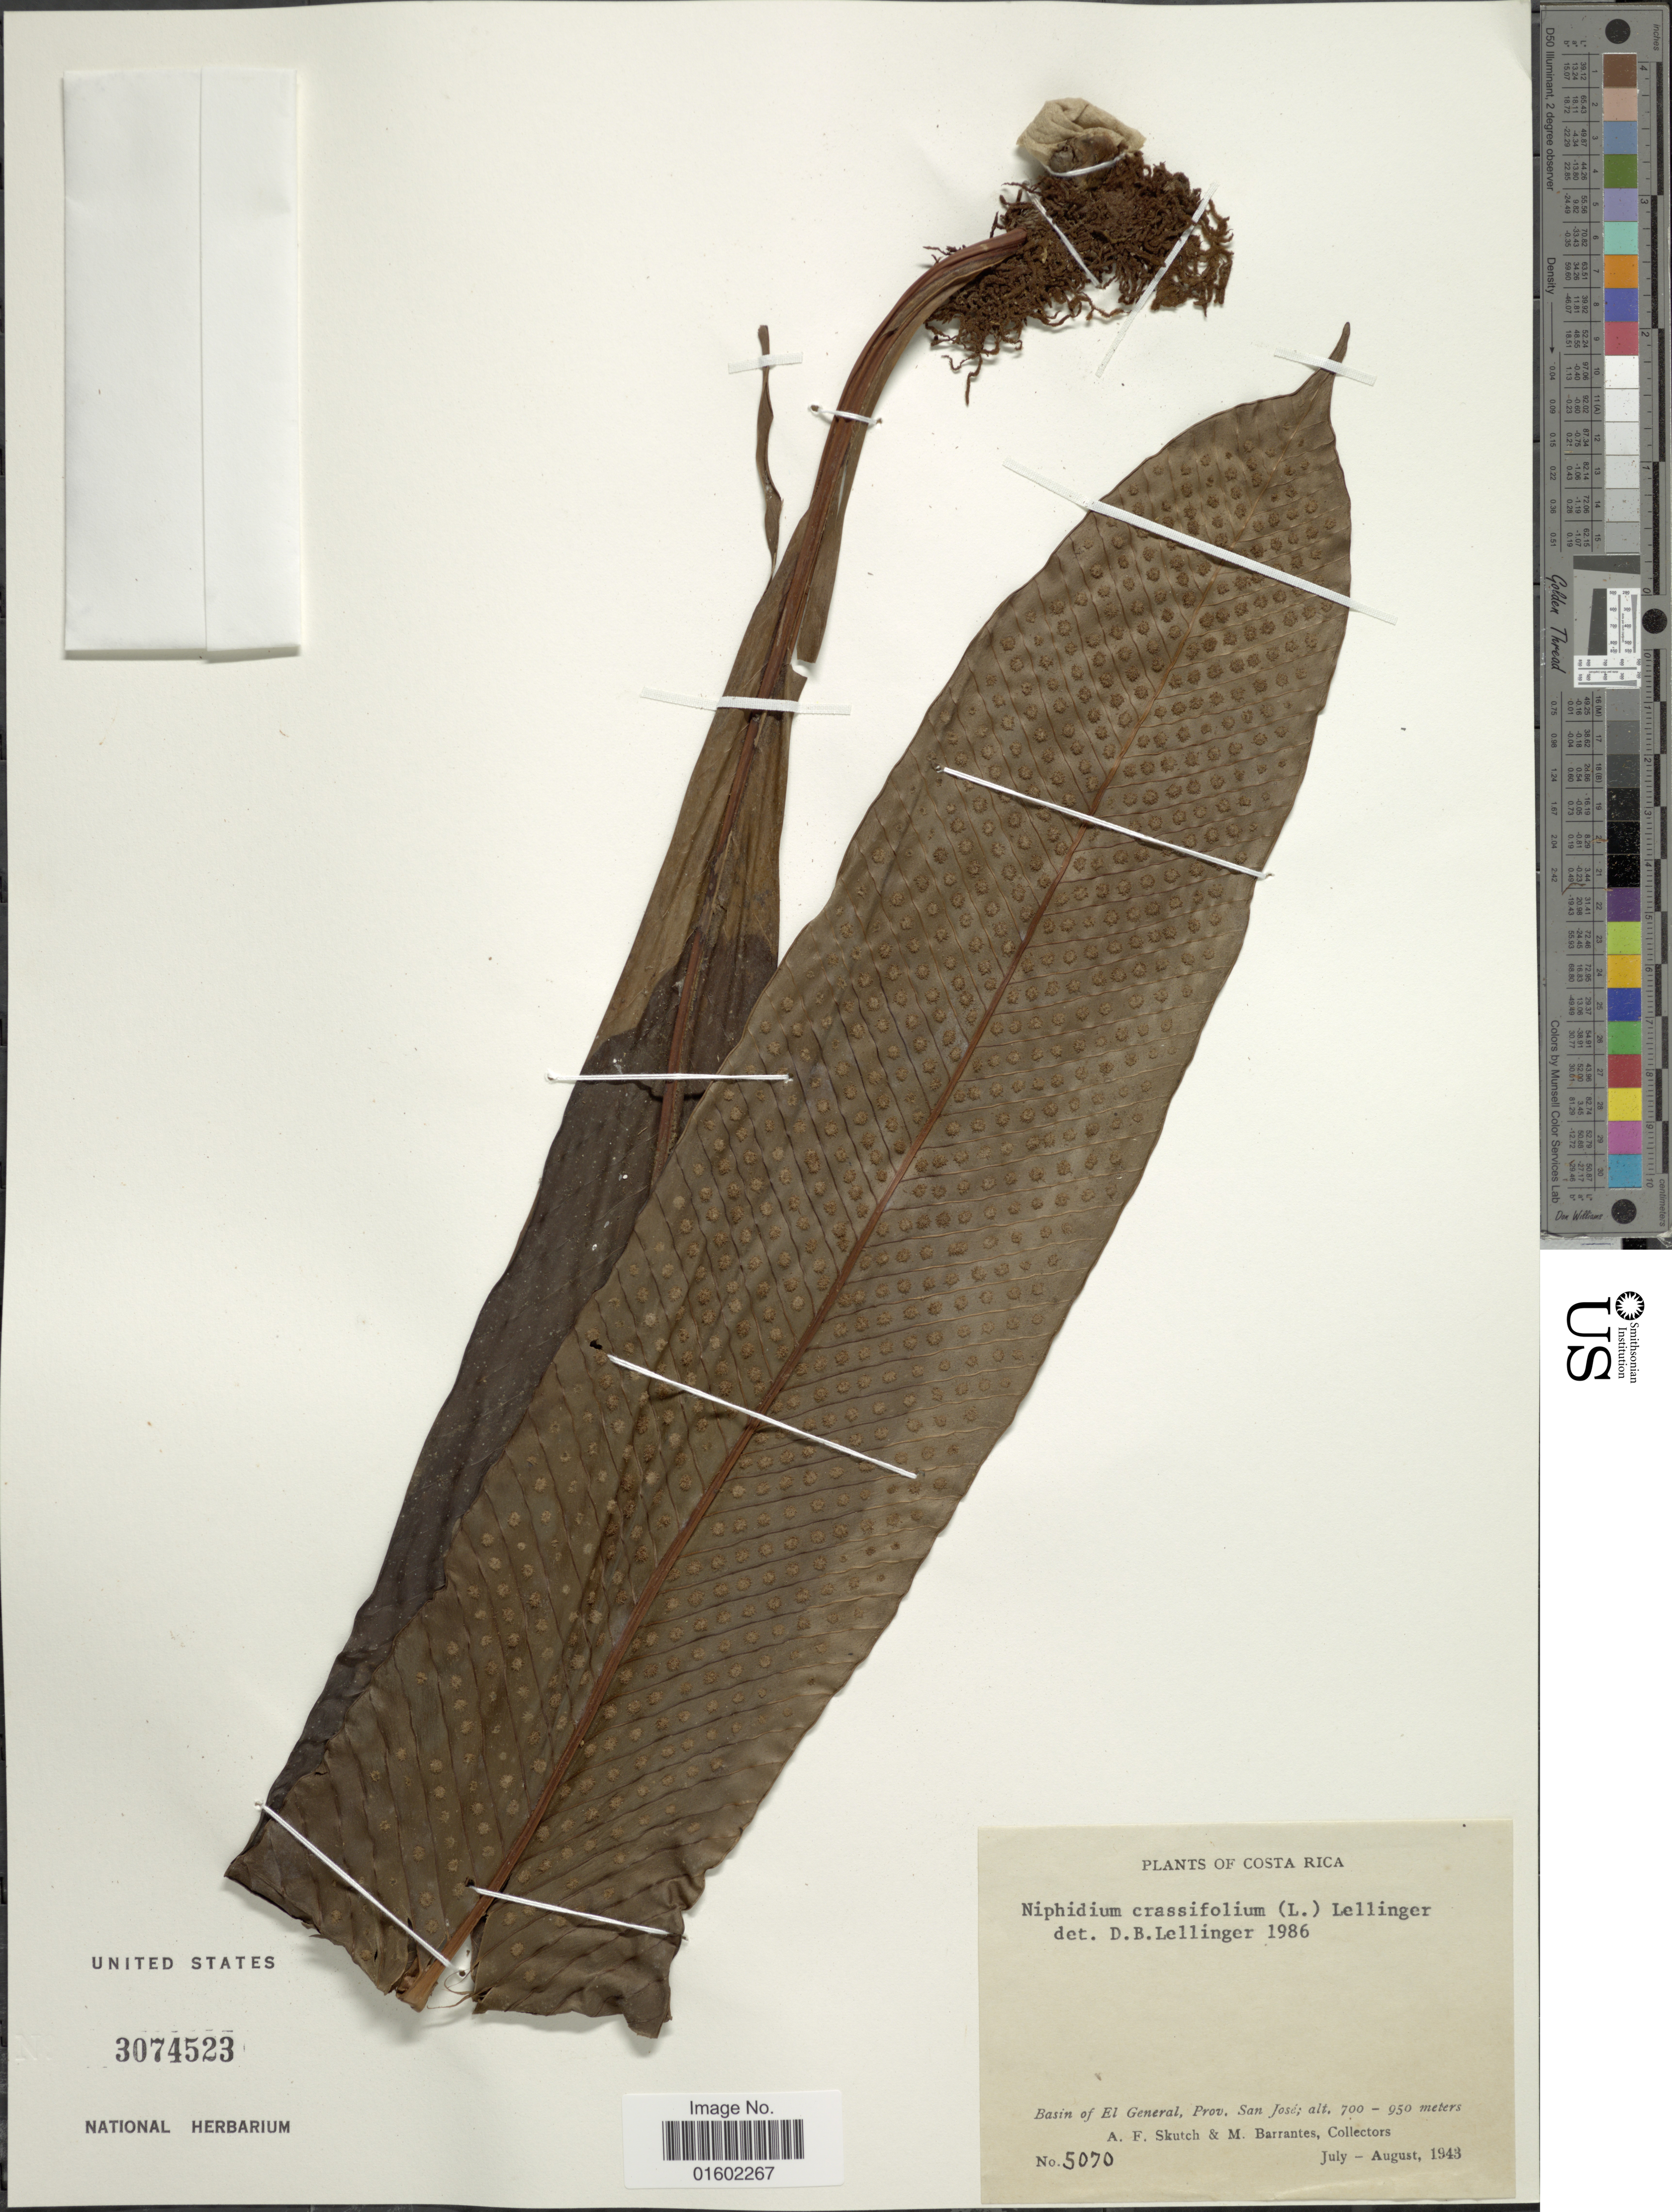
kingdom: Plantae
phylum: Tracheophyta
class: Polypodiopsida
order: Polypodiales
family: Polypodiaceae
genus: Niphidium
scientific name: Niphidium crassifolium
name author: (L.) Lellinger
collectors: A. F. Skutch & M. Barrantes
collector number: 5070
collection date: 1943-07/1943-08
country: Costa Rica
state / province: San José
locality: Basin of El General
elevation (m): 700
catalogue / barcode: US 3074523